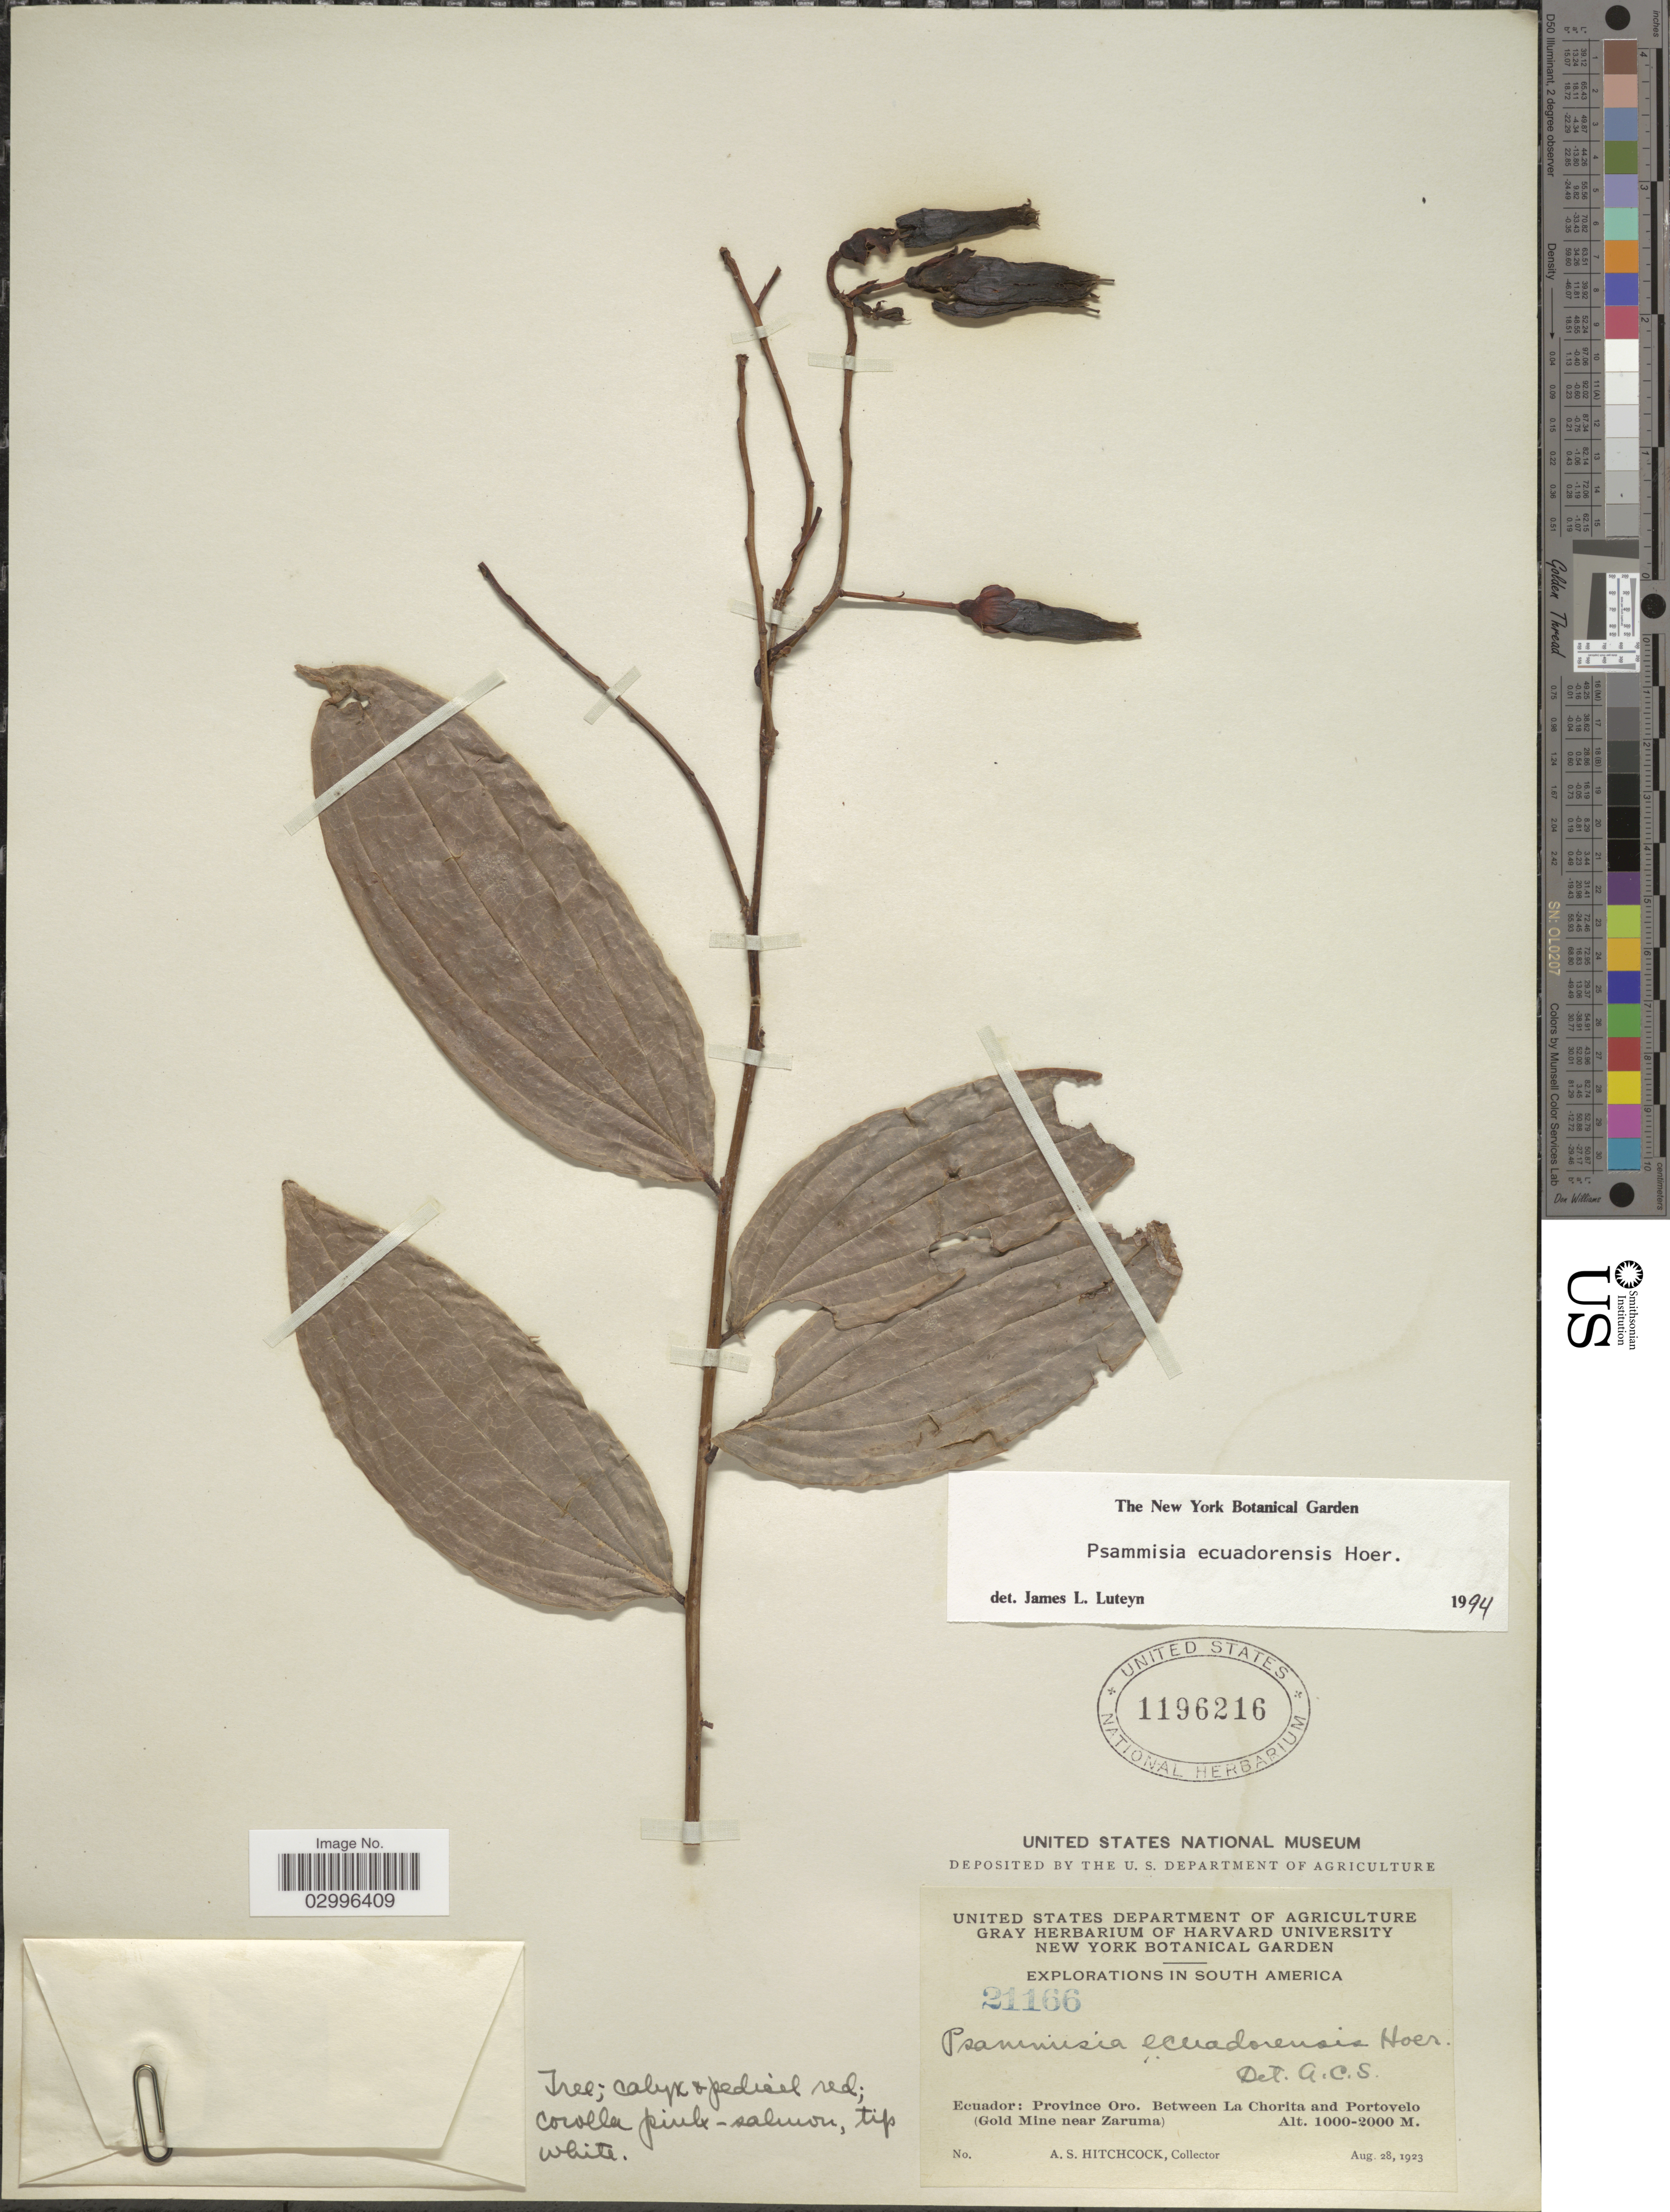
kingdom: Plantae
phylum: Tracheophyta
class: Magnoliopsida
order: Ericales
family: Ericaceae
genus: Psammisia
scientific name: Psammisia ecuadorensis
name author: Hoerold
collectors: A. S. Hitchcock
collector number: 21166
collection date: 1923-08-28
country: Ecuador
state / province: El Oro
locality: Province Oro. Between La Chorita and Portovelo (Gold Mine near Zaruma).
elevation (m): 1000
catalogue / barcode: US 1196216